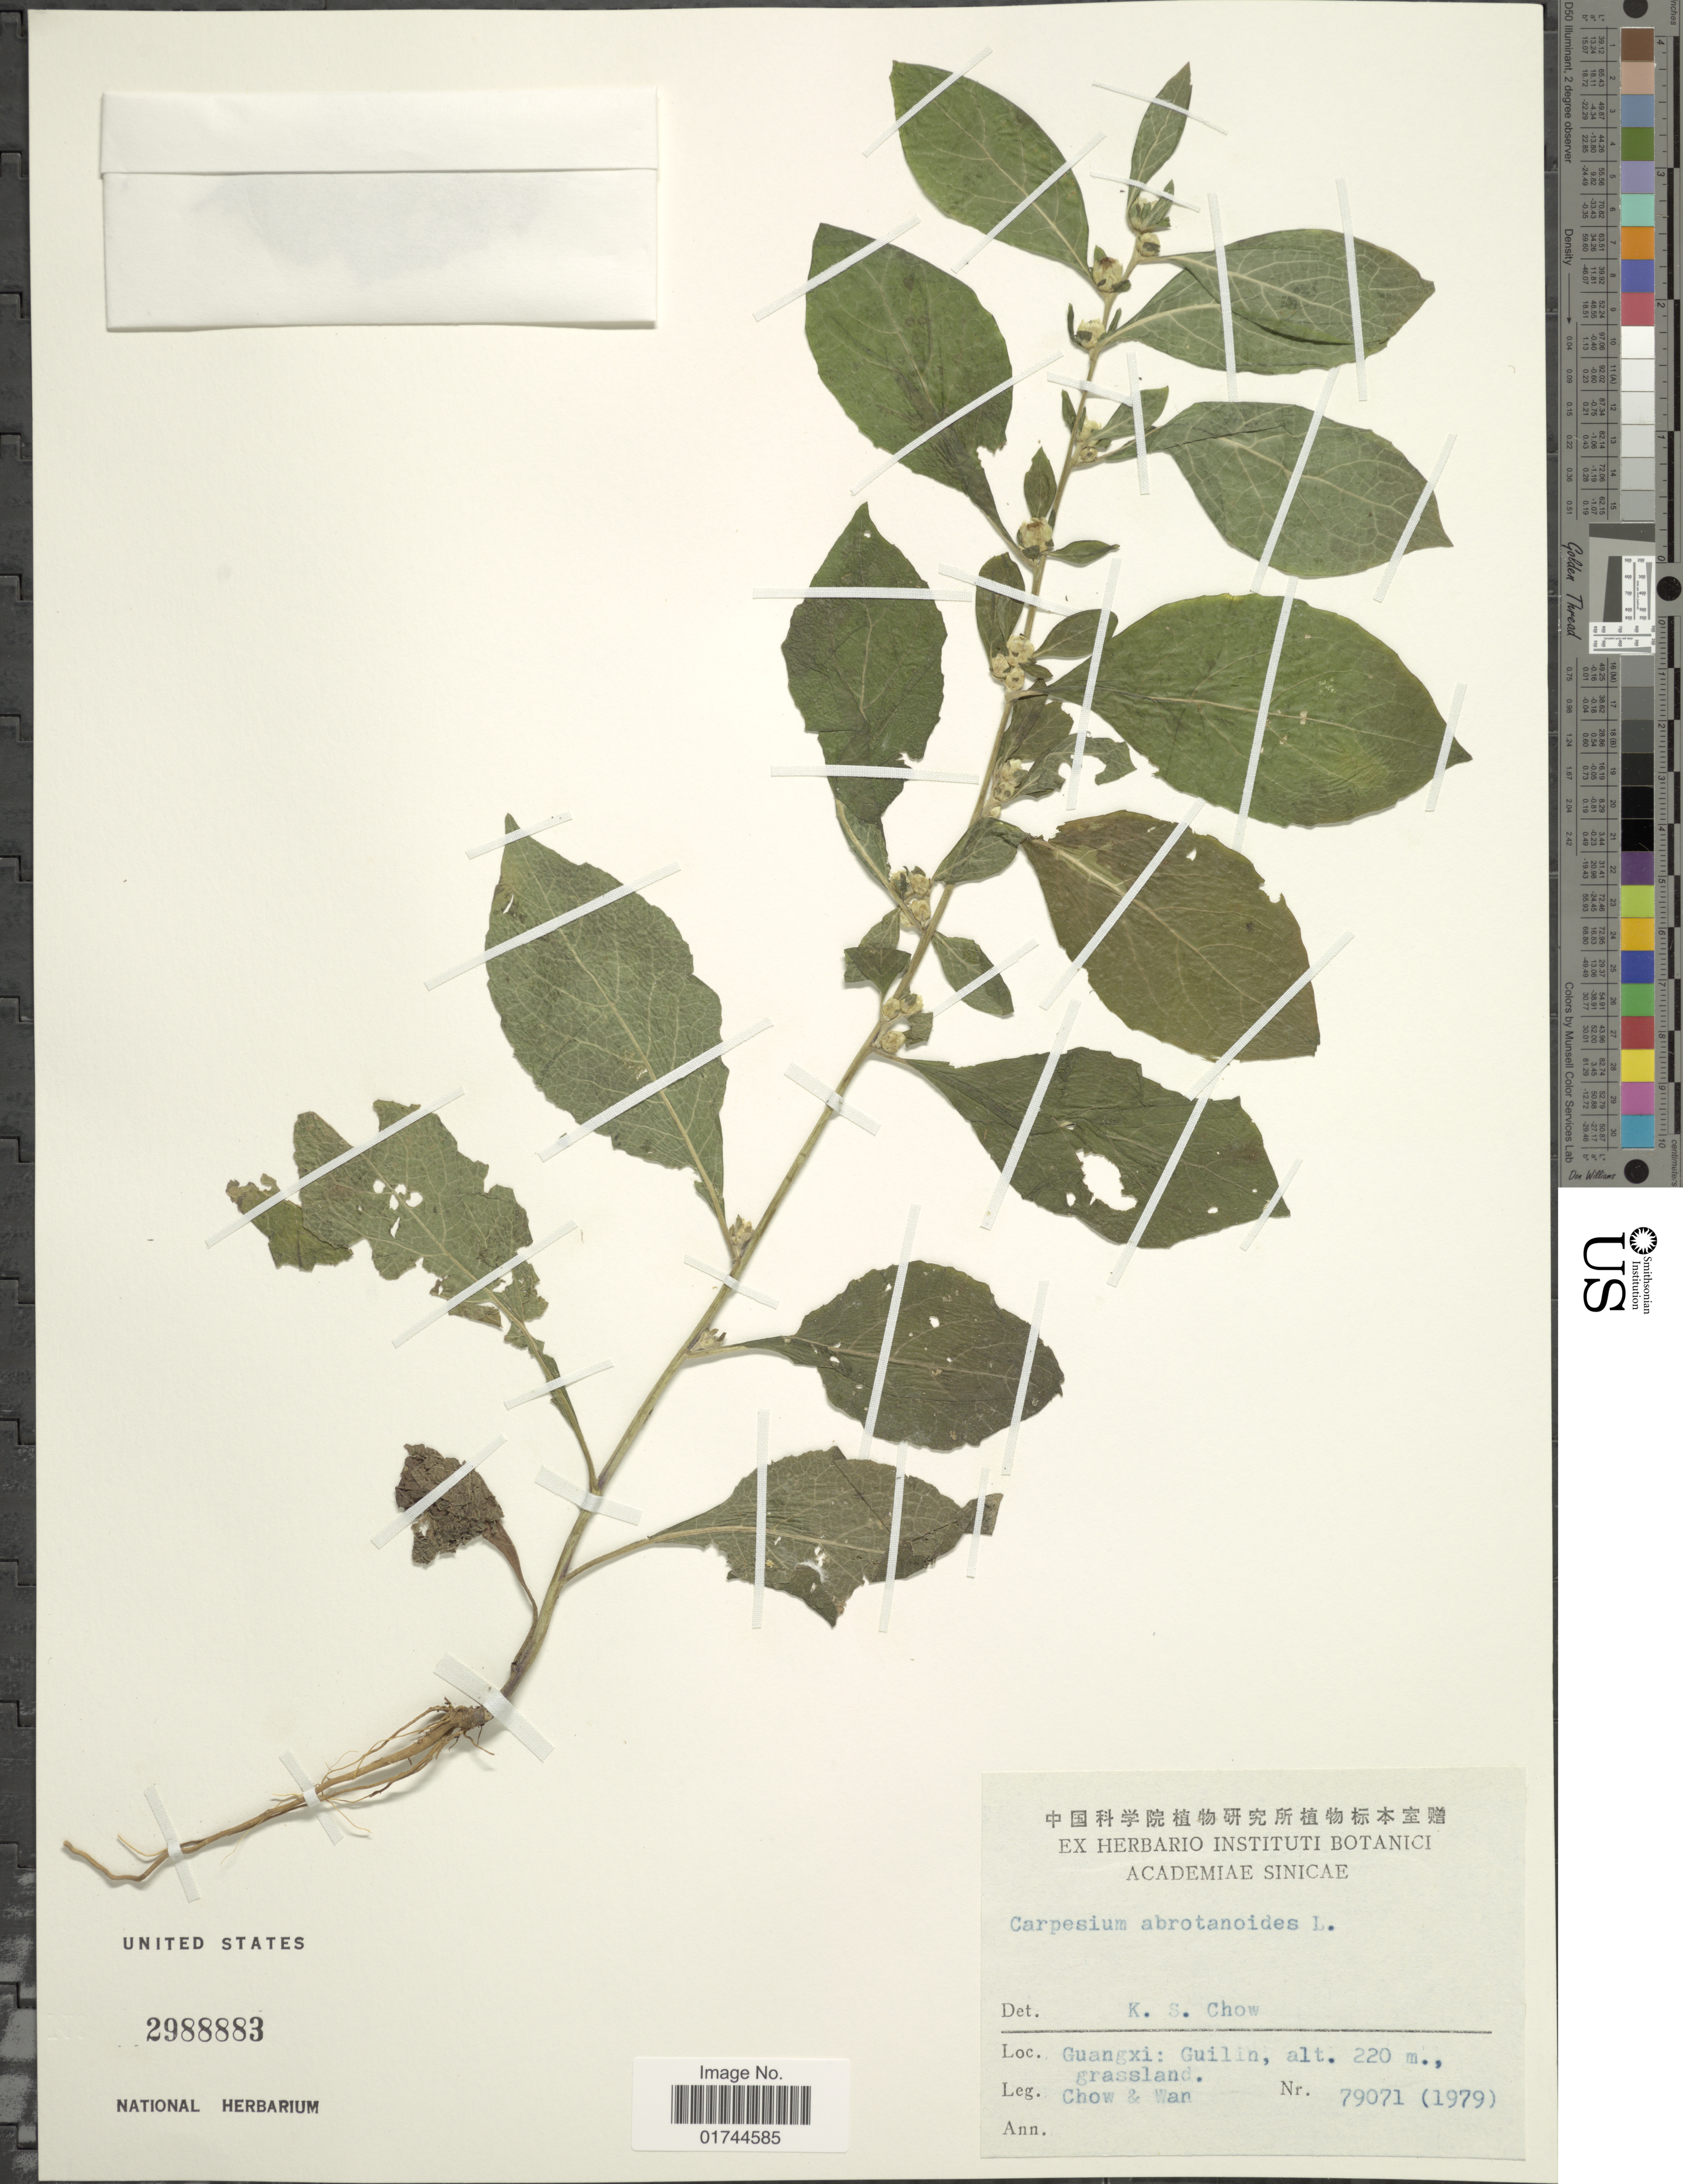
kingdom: Plantae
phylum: Tracheophyta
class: Magnoliopsida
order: Asterales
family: Asteraceae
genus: Carpesium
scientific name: Carpesium abrotanoides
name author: L.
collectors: Chow, -- & -. Wan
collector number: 79071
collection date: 1979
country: China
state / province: Guangxi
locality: Guangxi: Guilin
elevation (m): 220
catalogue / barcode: US 2988883